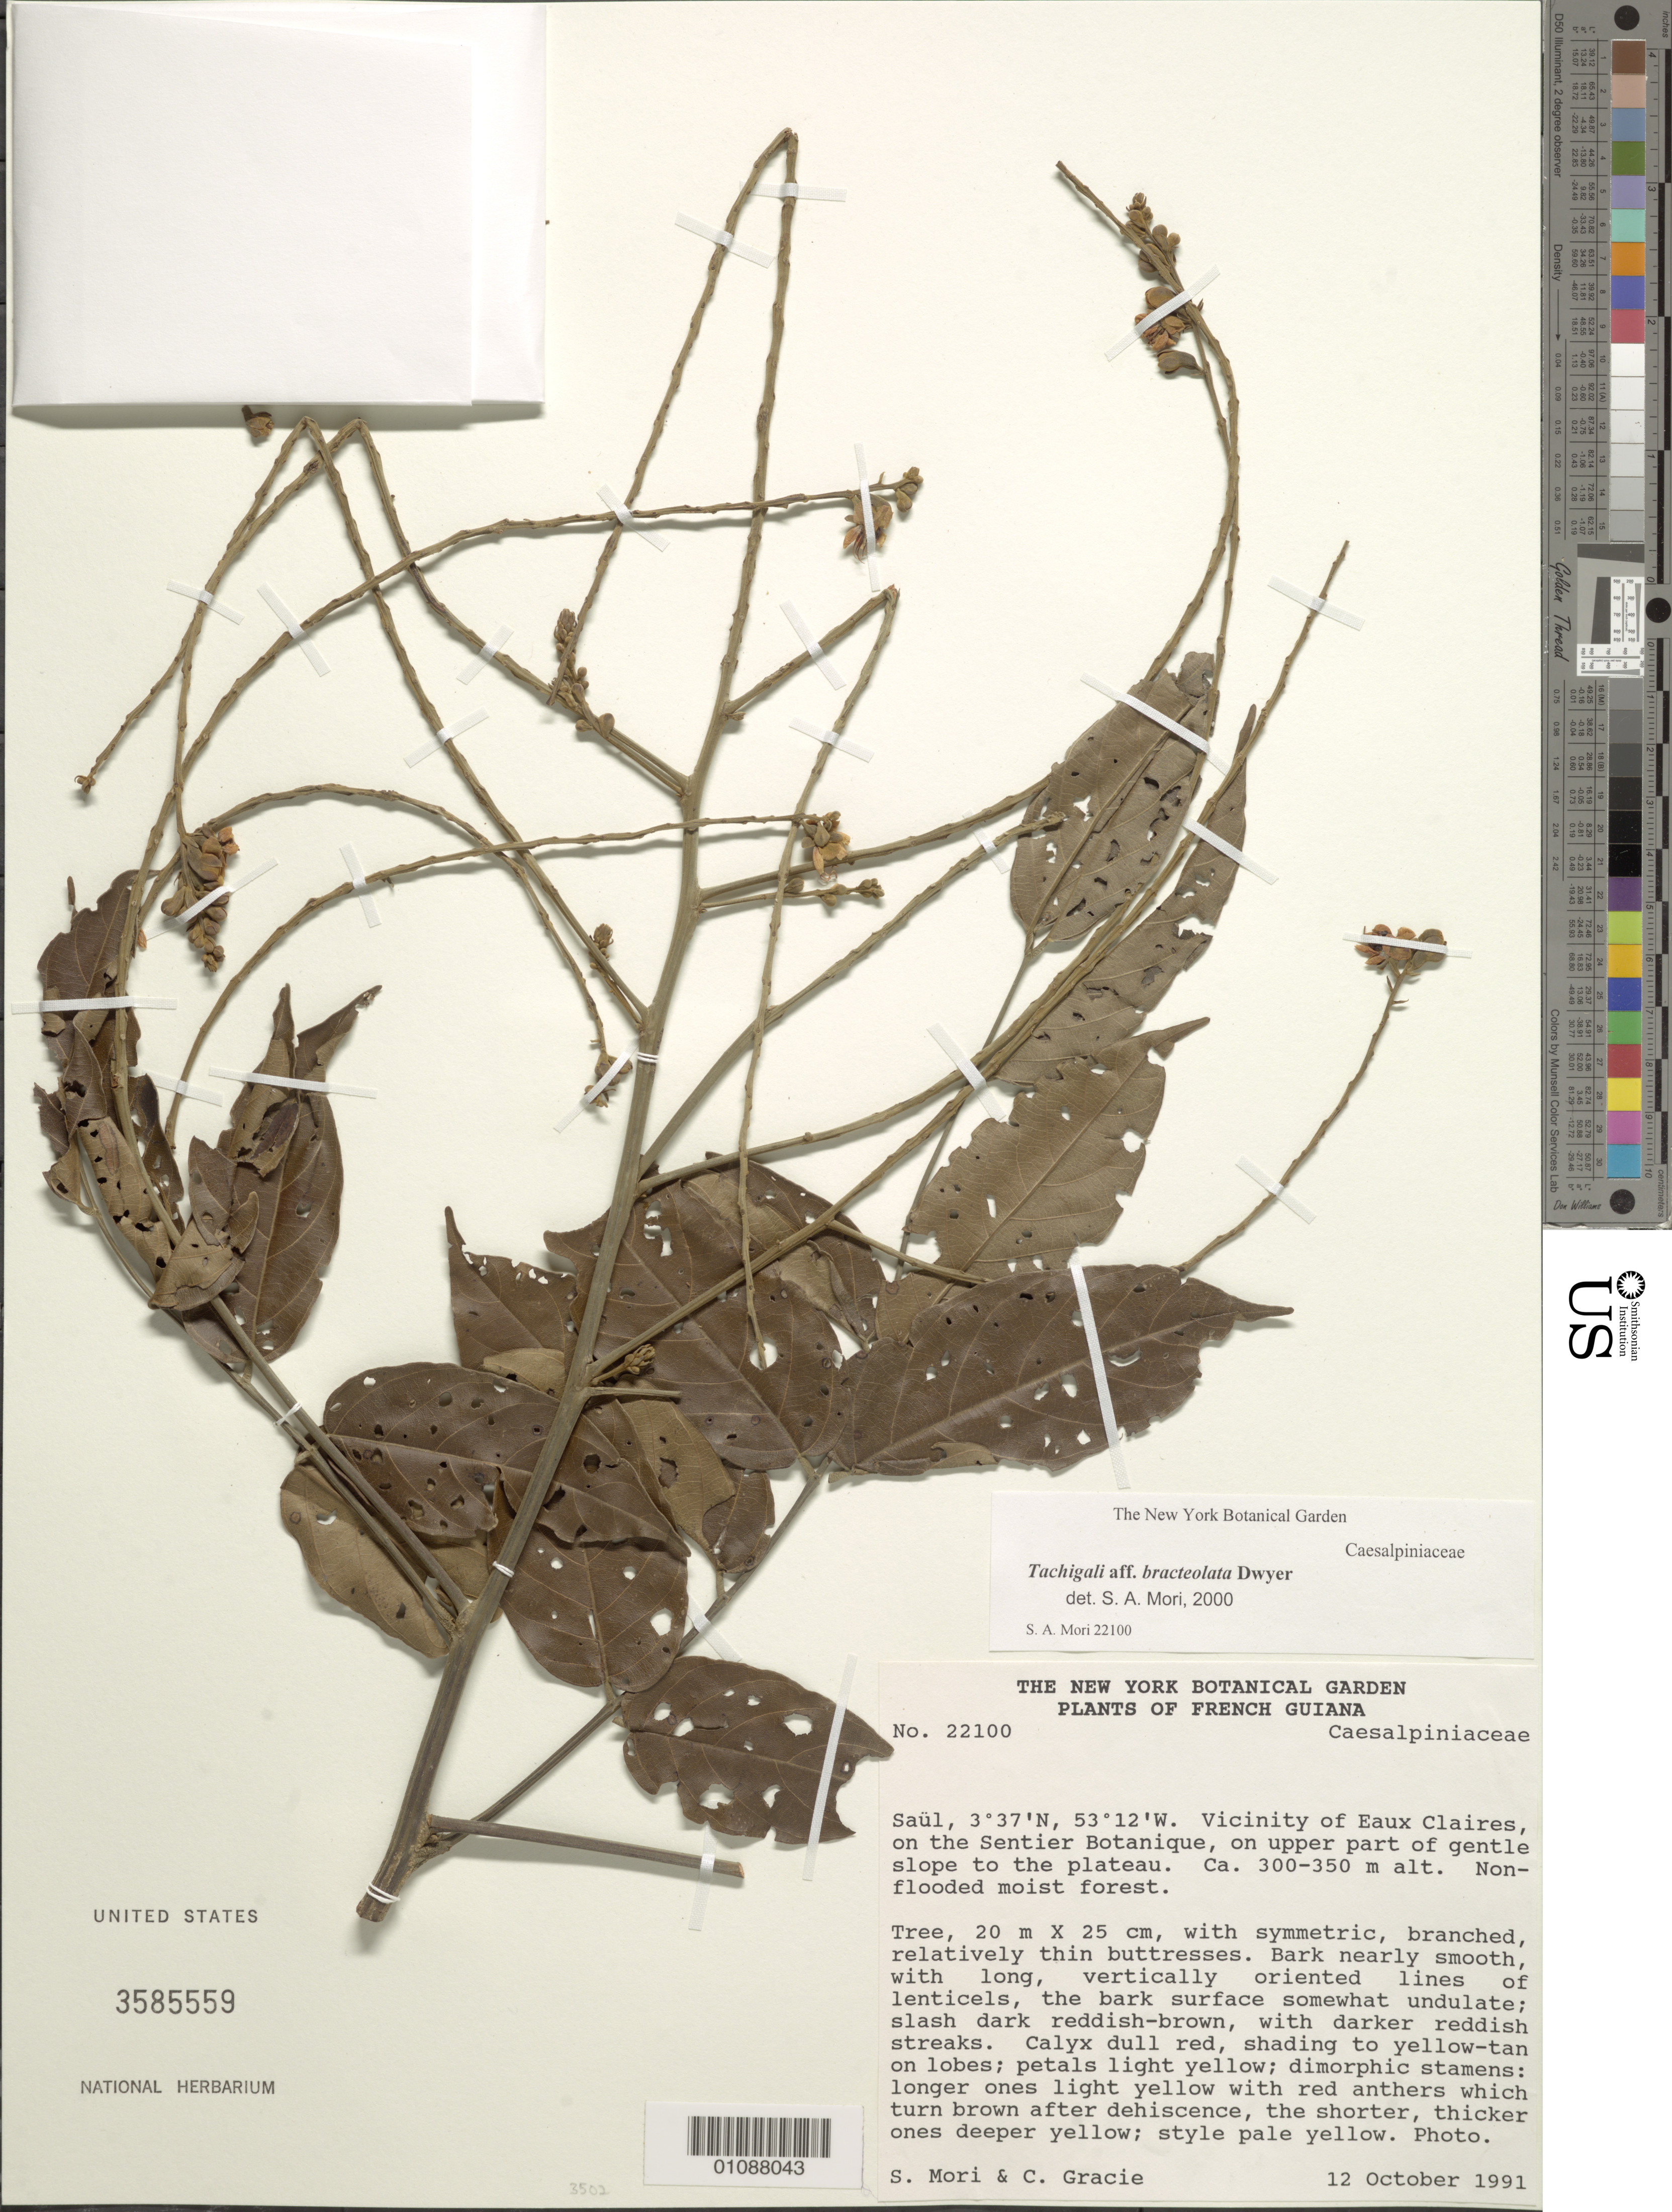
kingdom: Plantae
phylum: Tracheophyta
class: Magnoliopsida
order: Fabales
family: Fabaceae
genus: Tachigali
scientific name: Tachigali bracteolata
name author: Dwyer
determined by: Mori, Scott A.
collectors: S. Mori & C. A. Gracie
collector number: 22100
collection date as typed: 12-Oct-91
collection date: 1991-10-12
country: French Guiana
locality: Saül, vicinity of Eaux Claires, on Sentier Botanique on upper part of gentle slope to plateau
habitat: Non-flooded moist forest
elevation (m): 300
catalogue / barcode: US 3585559